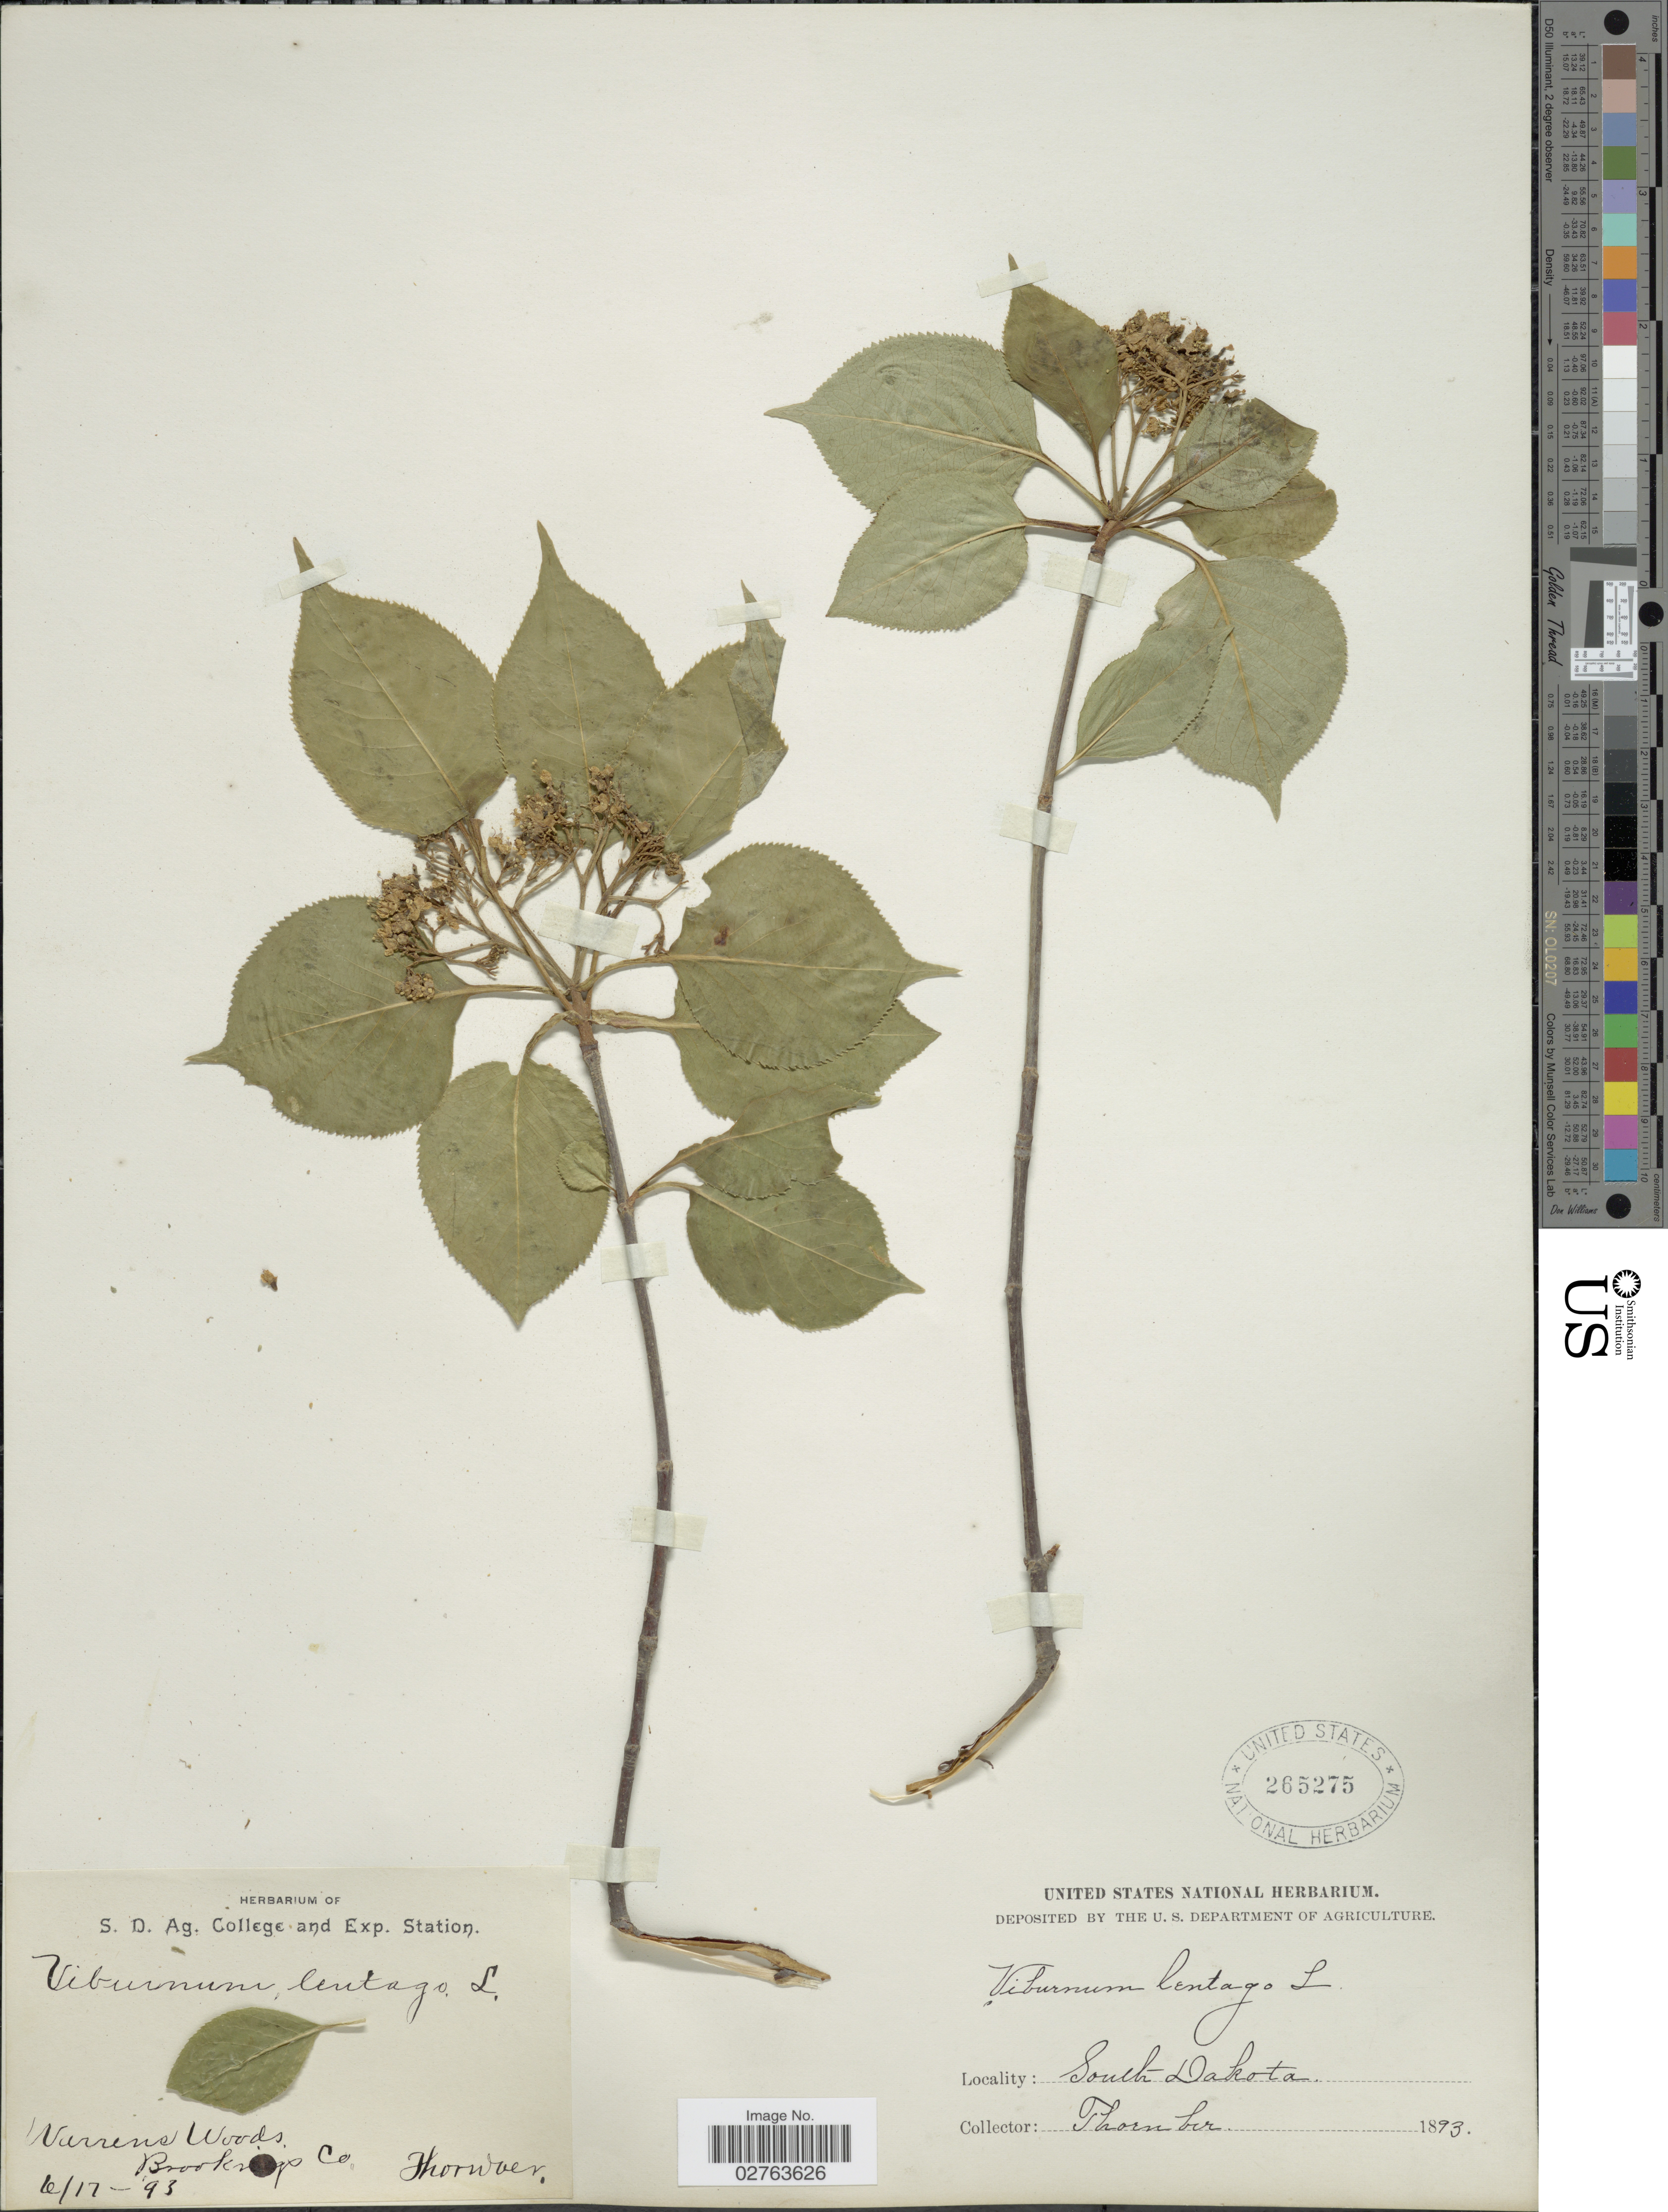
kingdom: Plantae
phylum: Tracheophyta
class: Magnoliopsida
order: Dipsacales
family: Viburnaceae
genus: Viburnum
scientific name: Viburnum lentago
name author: L.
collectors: J. Thornber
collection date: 1893-06-17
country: United States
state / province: South Dakota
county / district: Brookings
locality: Warrens Woods.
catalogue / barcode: US 265275